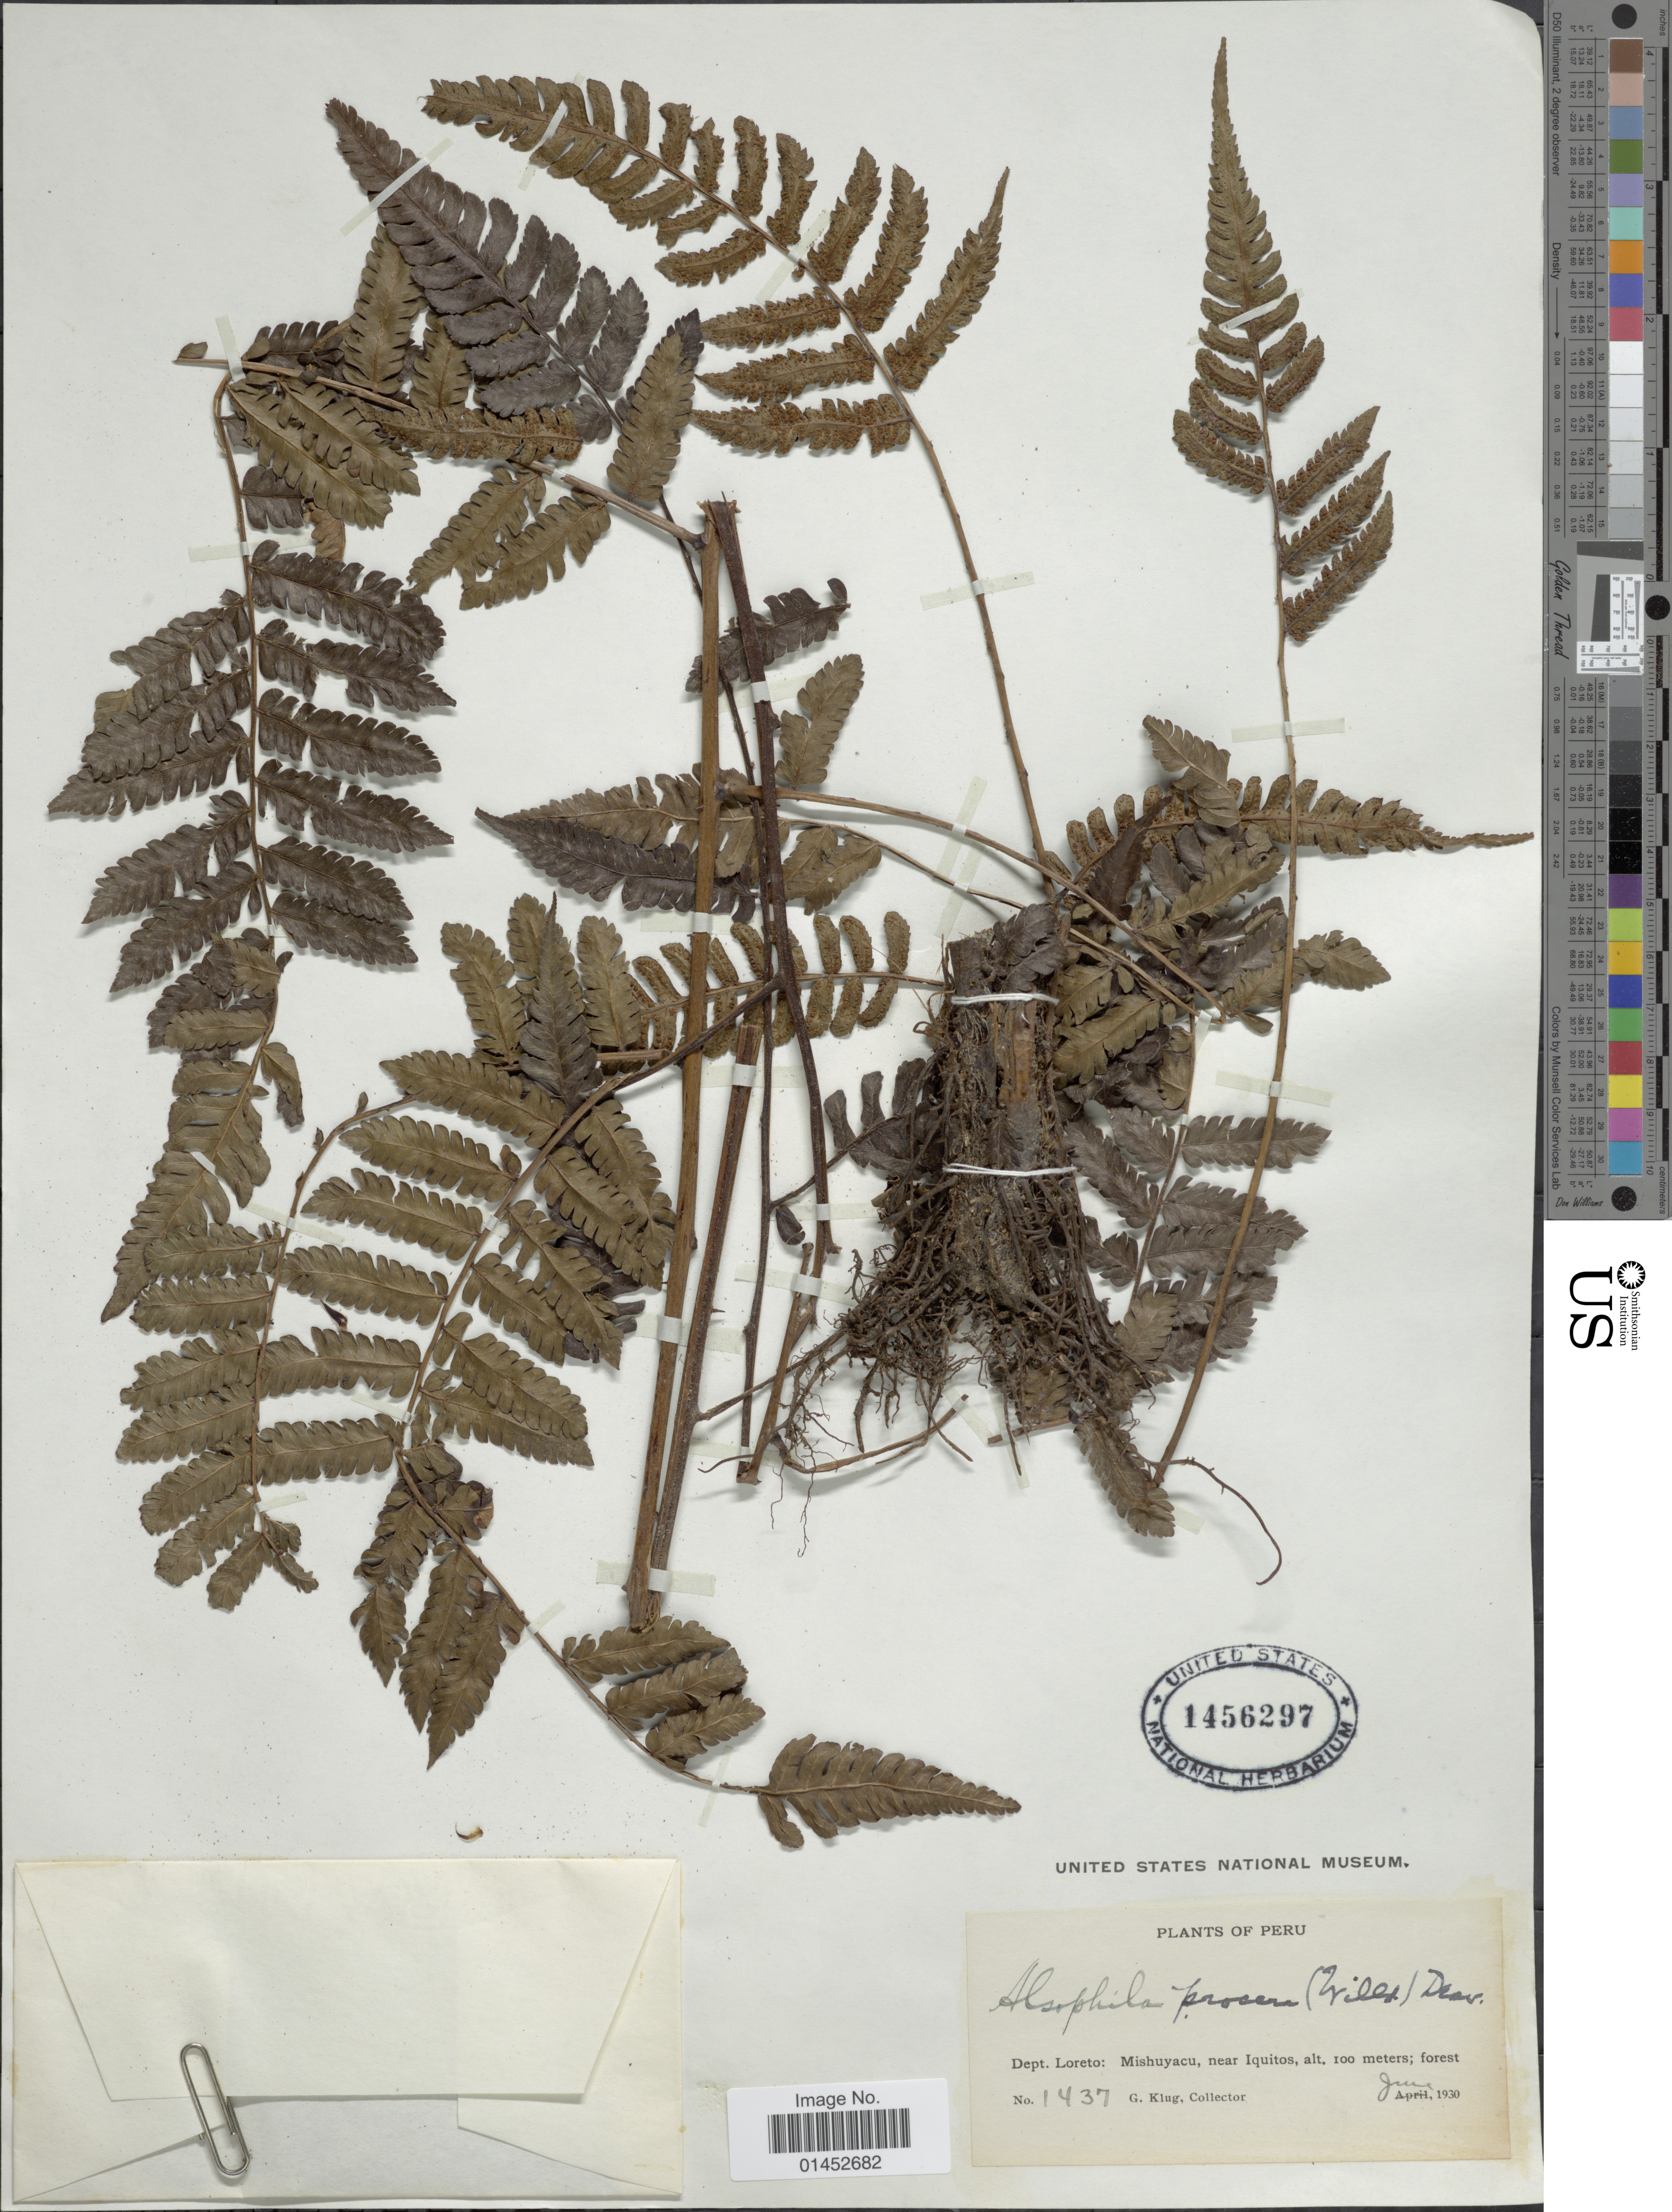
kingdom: Plantae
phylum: Tracheophyta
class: Polypodiopsida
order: Cyatheales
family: Cyatheaceae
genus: Cyathea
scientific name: Cyathea pungens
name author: (Willd.) Domin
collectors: G. Klug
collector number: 1437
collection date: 1930-06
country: Peru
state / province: Loreto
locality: Dept Loreto: Mishuyacu, near Iquitos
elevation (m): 100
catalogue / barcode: US 1456297